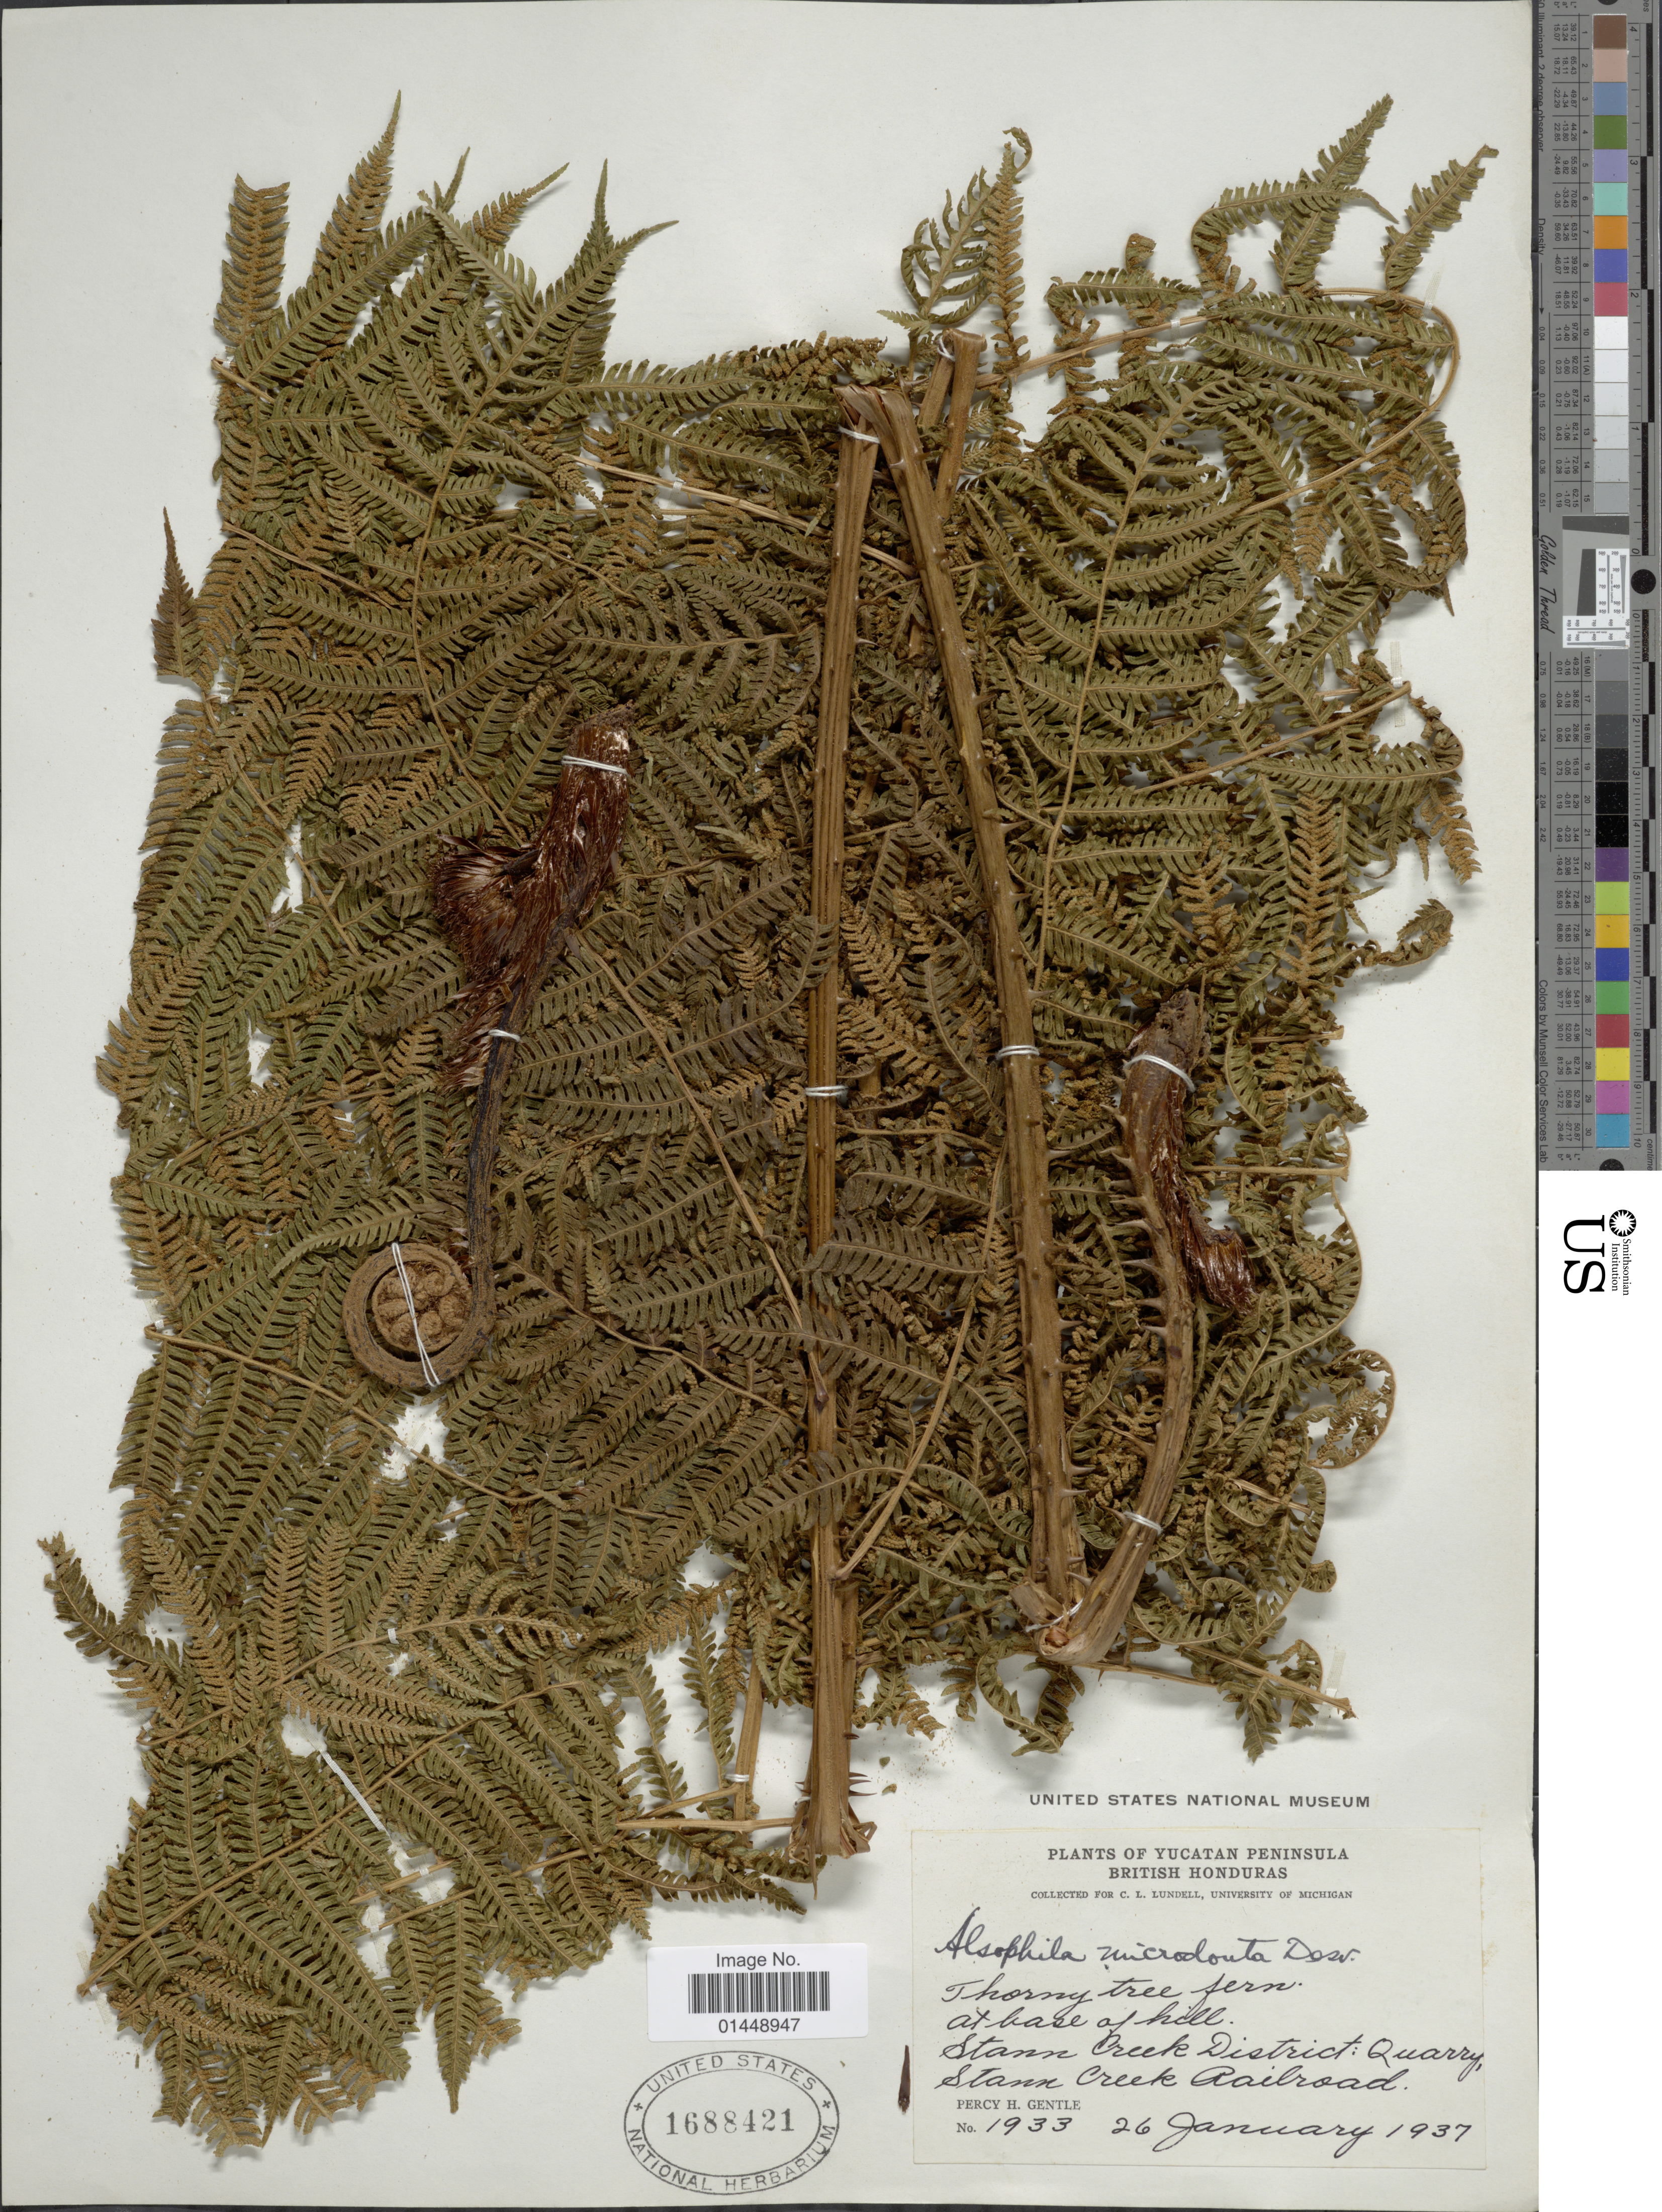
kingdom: Plantae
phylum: Tracheophyta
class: Polypodiopsida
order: Cyatheales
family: Cyatheaceae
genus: Cyathea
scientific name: Cyathea microdonta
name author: (Desv.) Domin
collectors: P. H. Gentle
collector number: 1933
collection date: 1937-01-26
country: Belize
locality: Yucatan Peninsula. British Hondura. At base of hill. Stann Creek District: Quarry, Stann Creek Railroad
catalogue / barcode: US 1688421